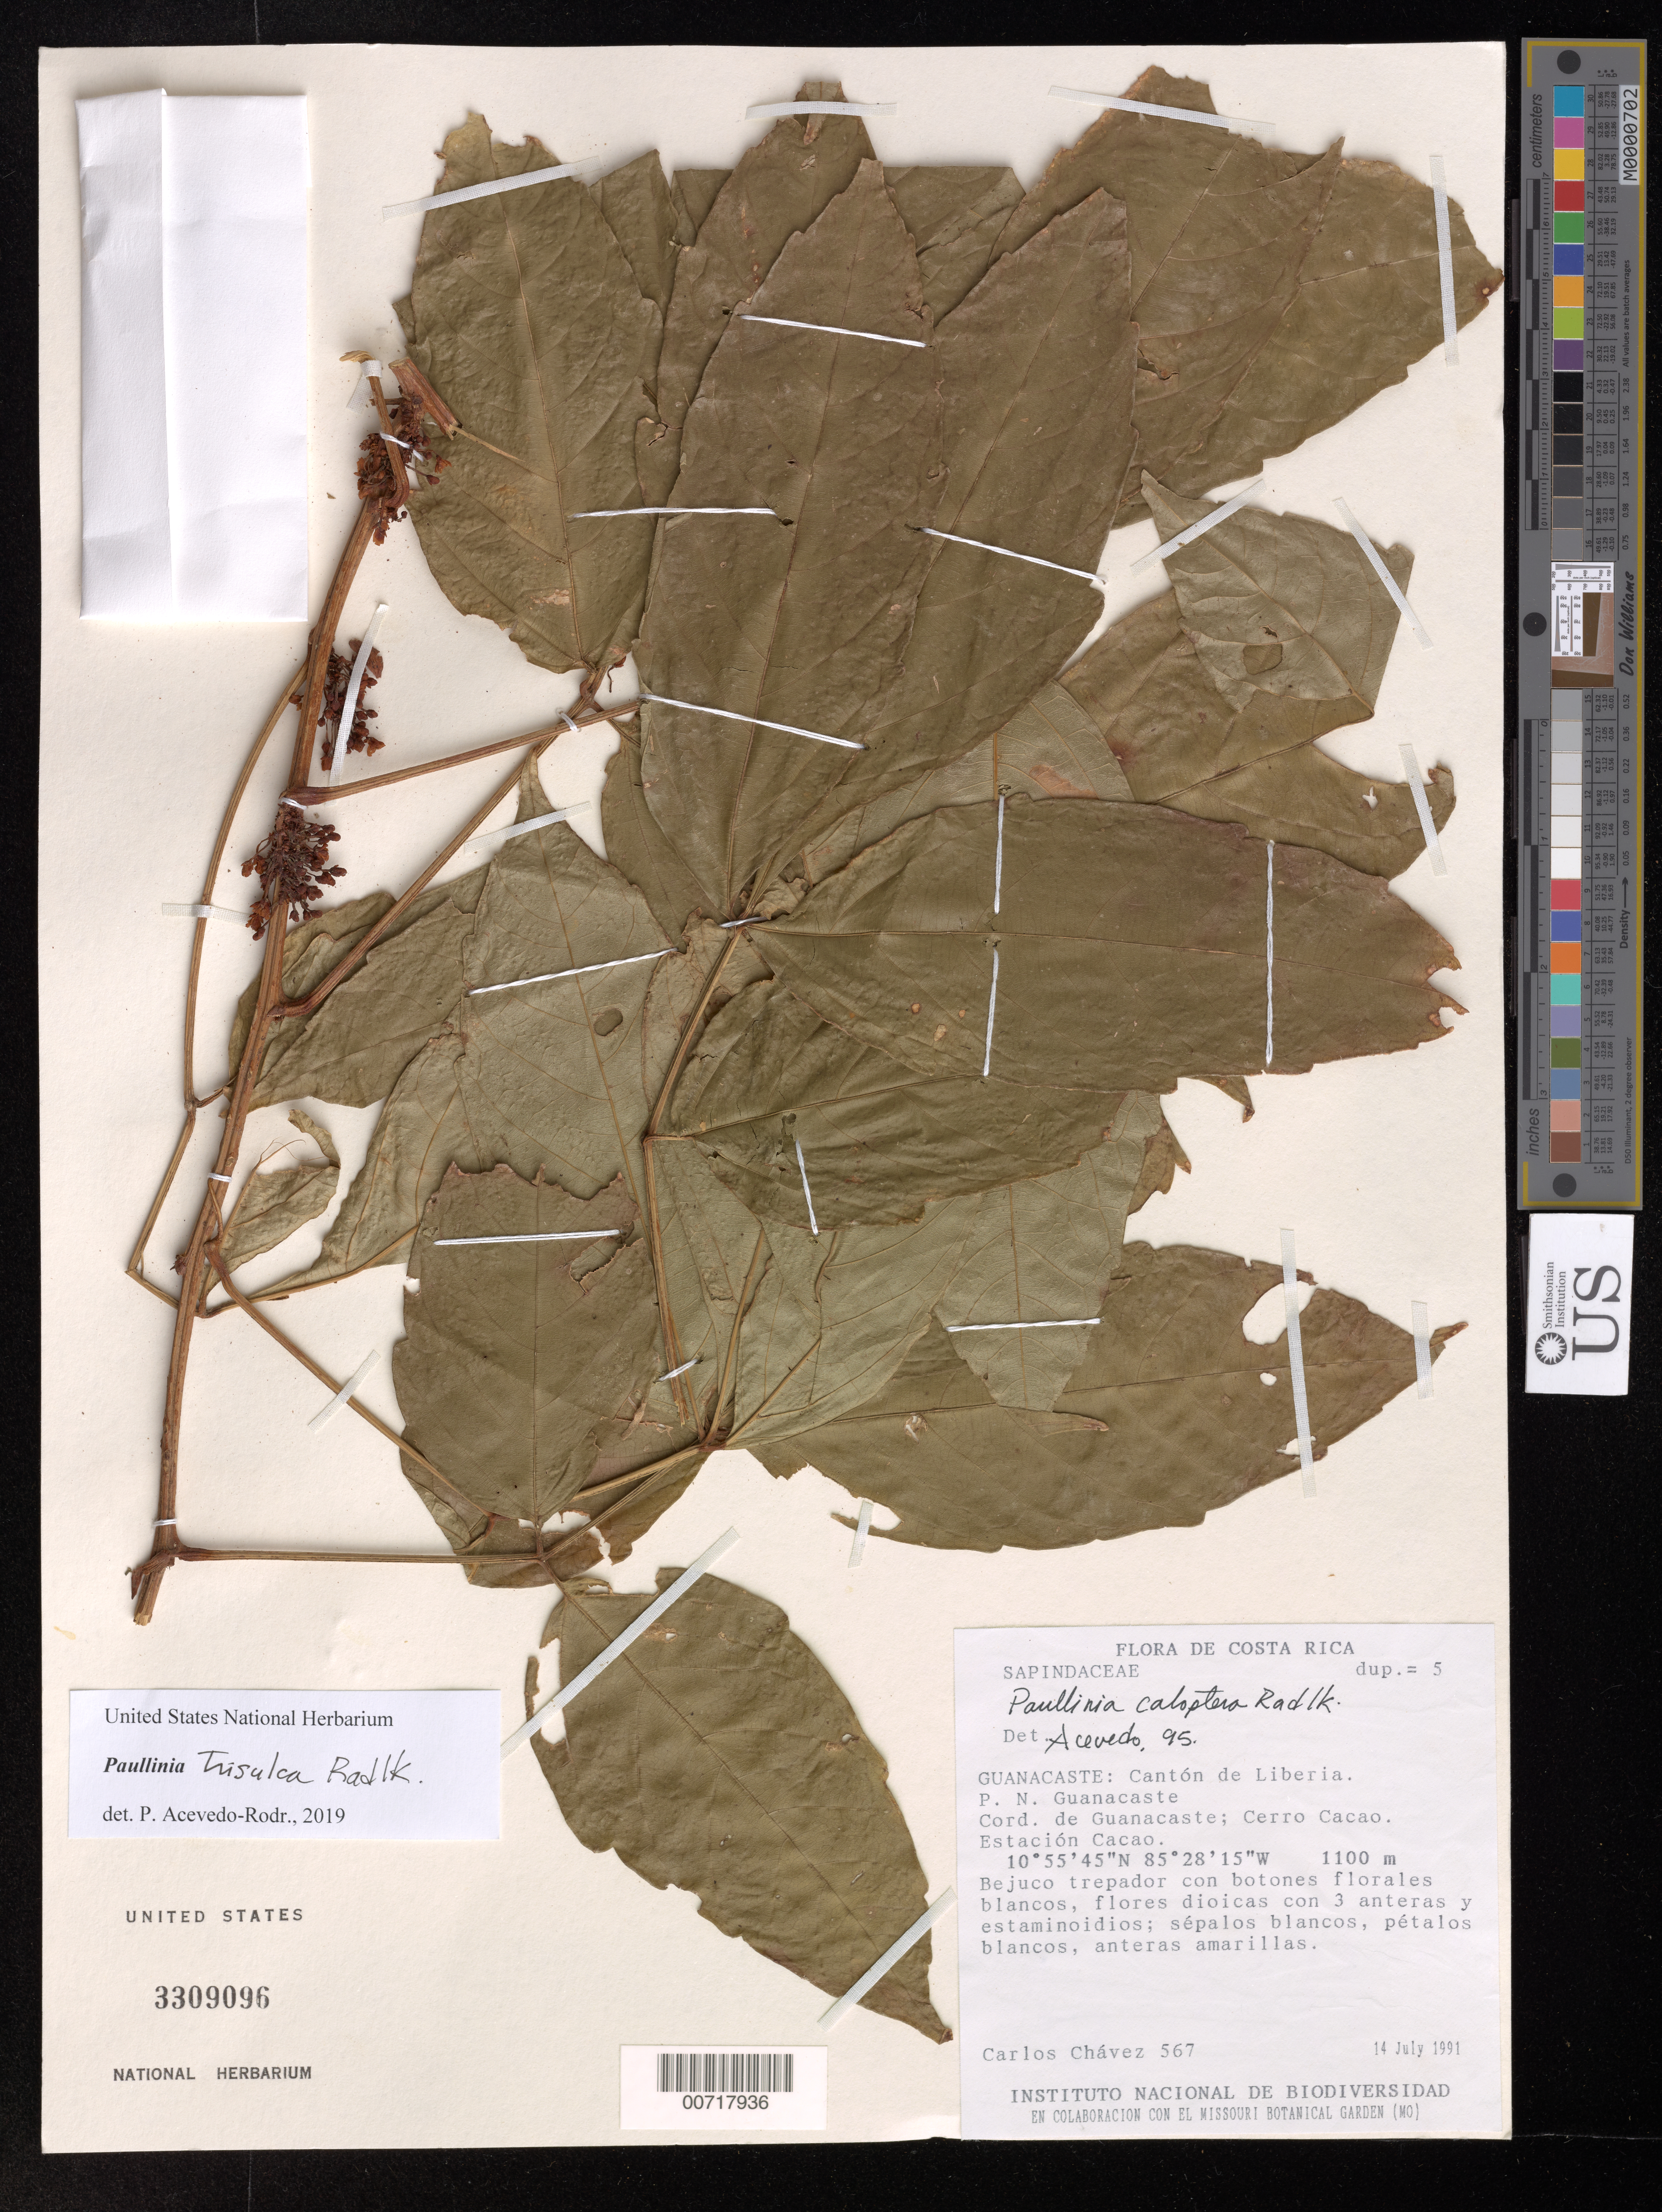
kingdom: Plantae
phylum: Tracheophyta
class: Magnoliopsida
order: Sapindales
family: Sapindaceae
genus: Paullinia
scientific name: Paullinia trisulca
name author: Radlk.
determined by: Acevedo-Rodriguez, P., (US), Smithsonian Institution - National Museum of Natural History (UNITED STATES)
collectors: C. Chavez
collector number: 567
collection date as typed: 14 Jul 1991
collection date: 1991-07-14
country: Costa Rica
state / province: Guanacaste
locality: Cantón de Liberia. P.N. Guanacaste. Cord. De Guanacaste; Cerro Cacao. Estación Cacao.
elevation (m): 1100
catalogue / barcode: US 3309096